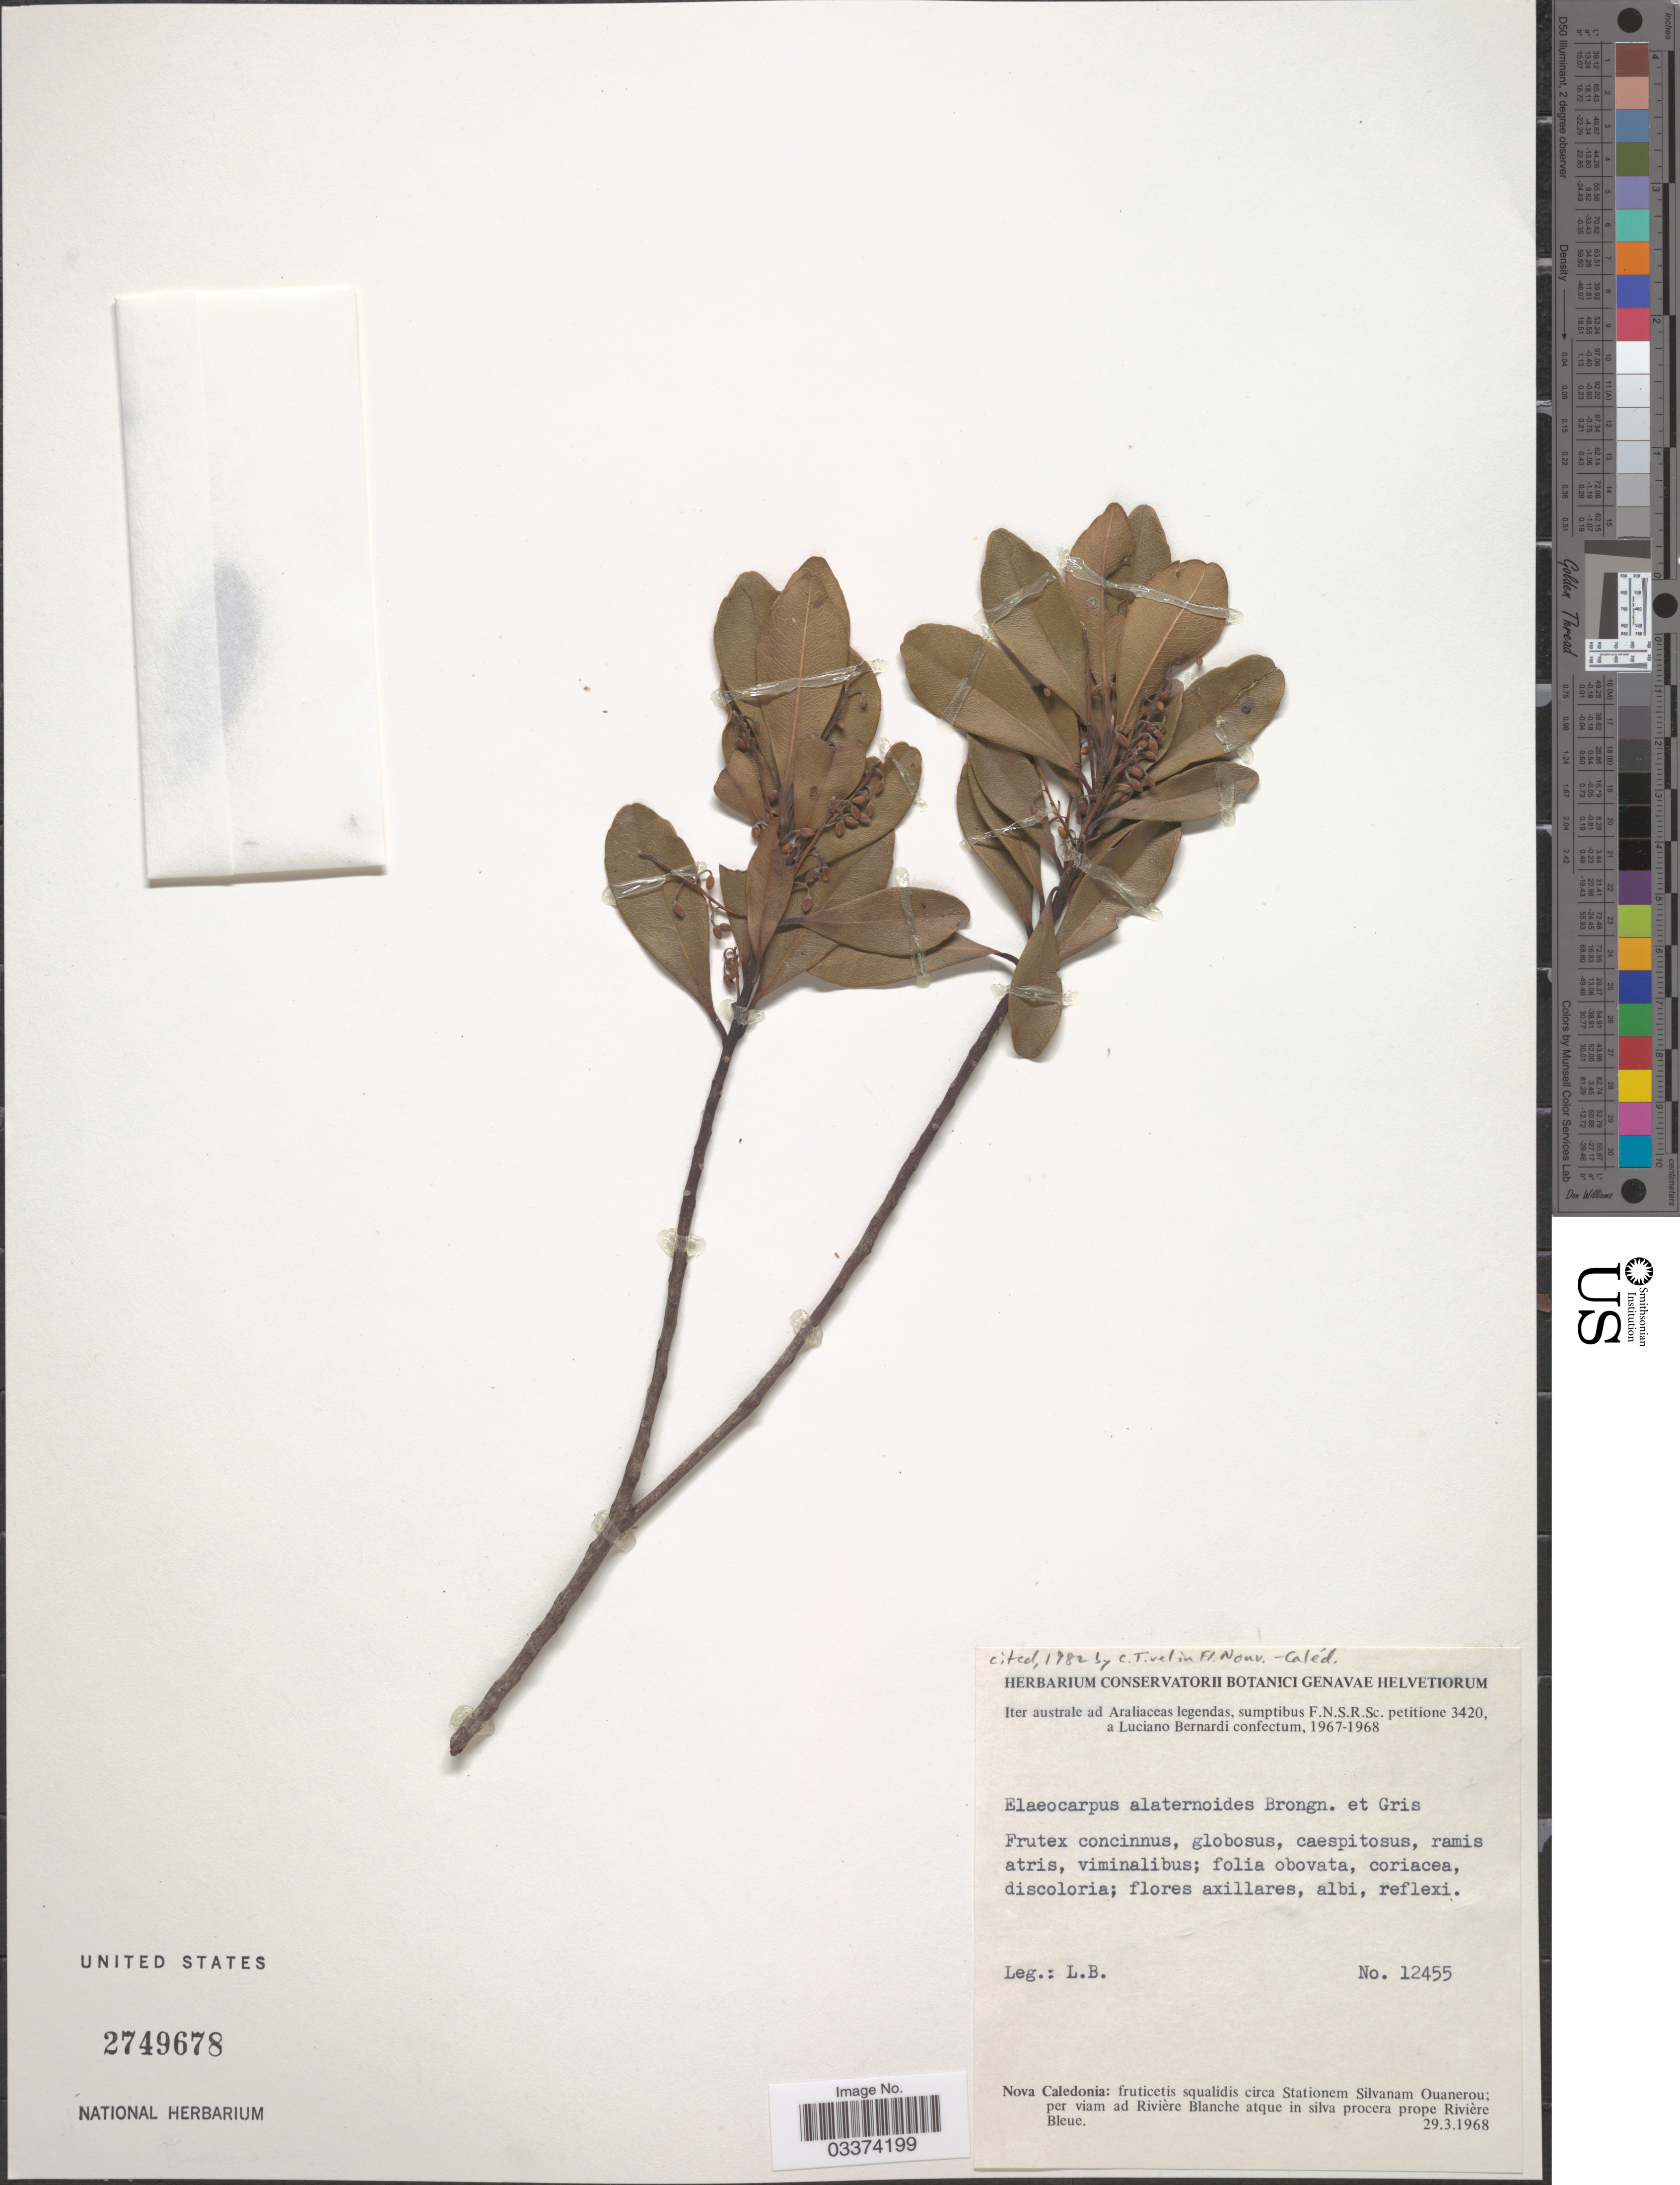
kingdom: Plantae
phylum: Tracheophyta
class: Magnoliopsida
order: Oxalidales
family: Elaeocarpaceae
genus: Elaeocarpus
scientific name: Elaeocarpus alaternoides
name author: Brongn. & Gris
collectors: L. Bernardi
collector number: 12455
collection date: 1968-03-29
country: New Caledonia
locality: Fruticetis squalidis circa Stationem Silvanum Ouanerou: per viam ad Rivière Blanche atque in silva procera prope Rivière Bleue.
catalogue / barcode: US 2749678